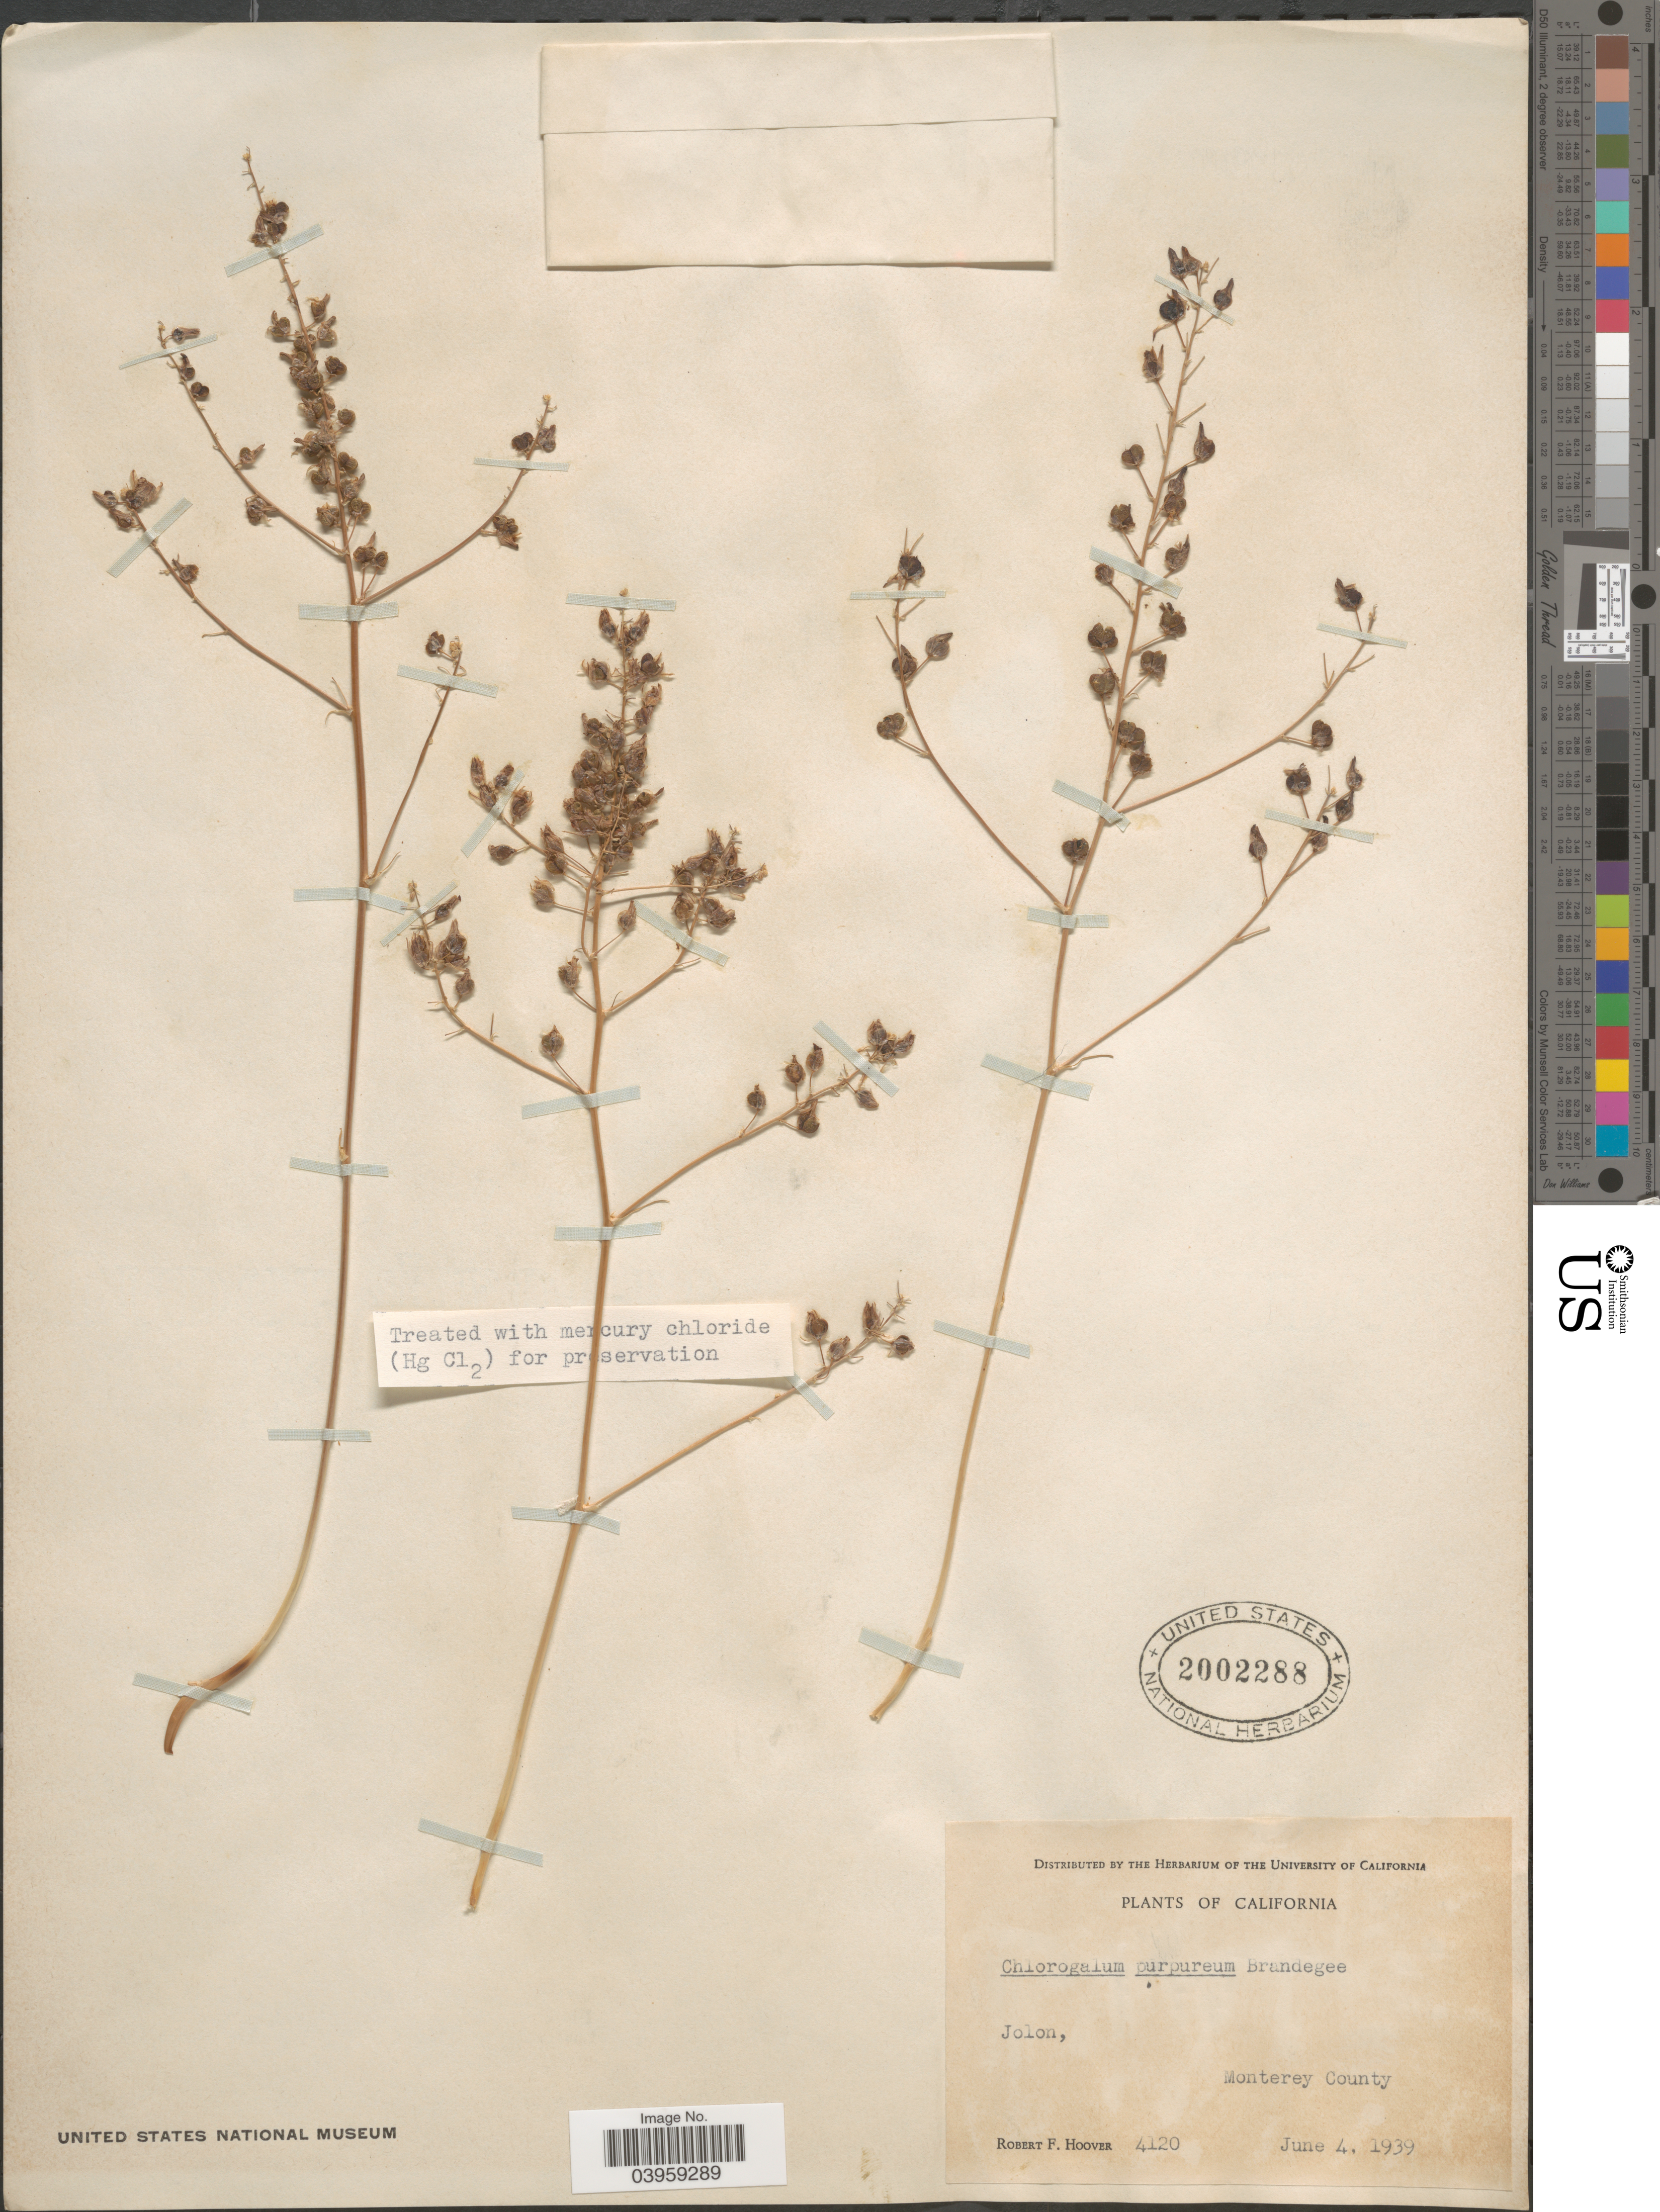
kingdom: Plantae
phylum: Tracheophyta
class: Liliopsida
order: Asparagales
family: Asparagaceae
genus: Chlorogalum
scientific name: Chlorogalum purpureum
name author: Brandegee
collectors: R. F. Hoover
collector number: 4120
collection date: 1939-06-04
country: United States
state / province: California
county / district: Monterey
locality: Jolon, Monterey County.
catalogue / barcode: US 2002288